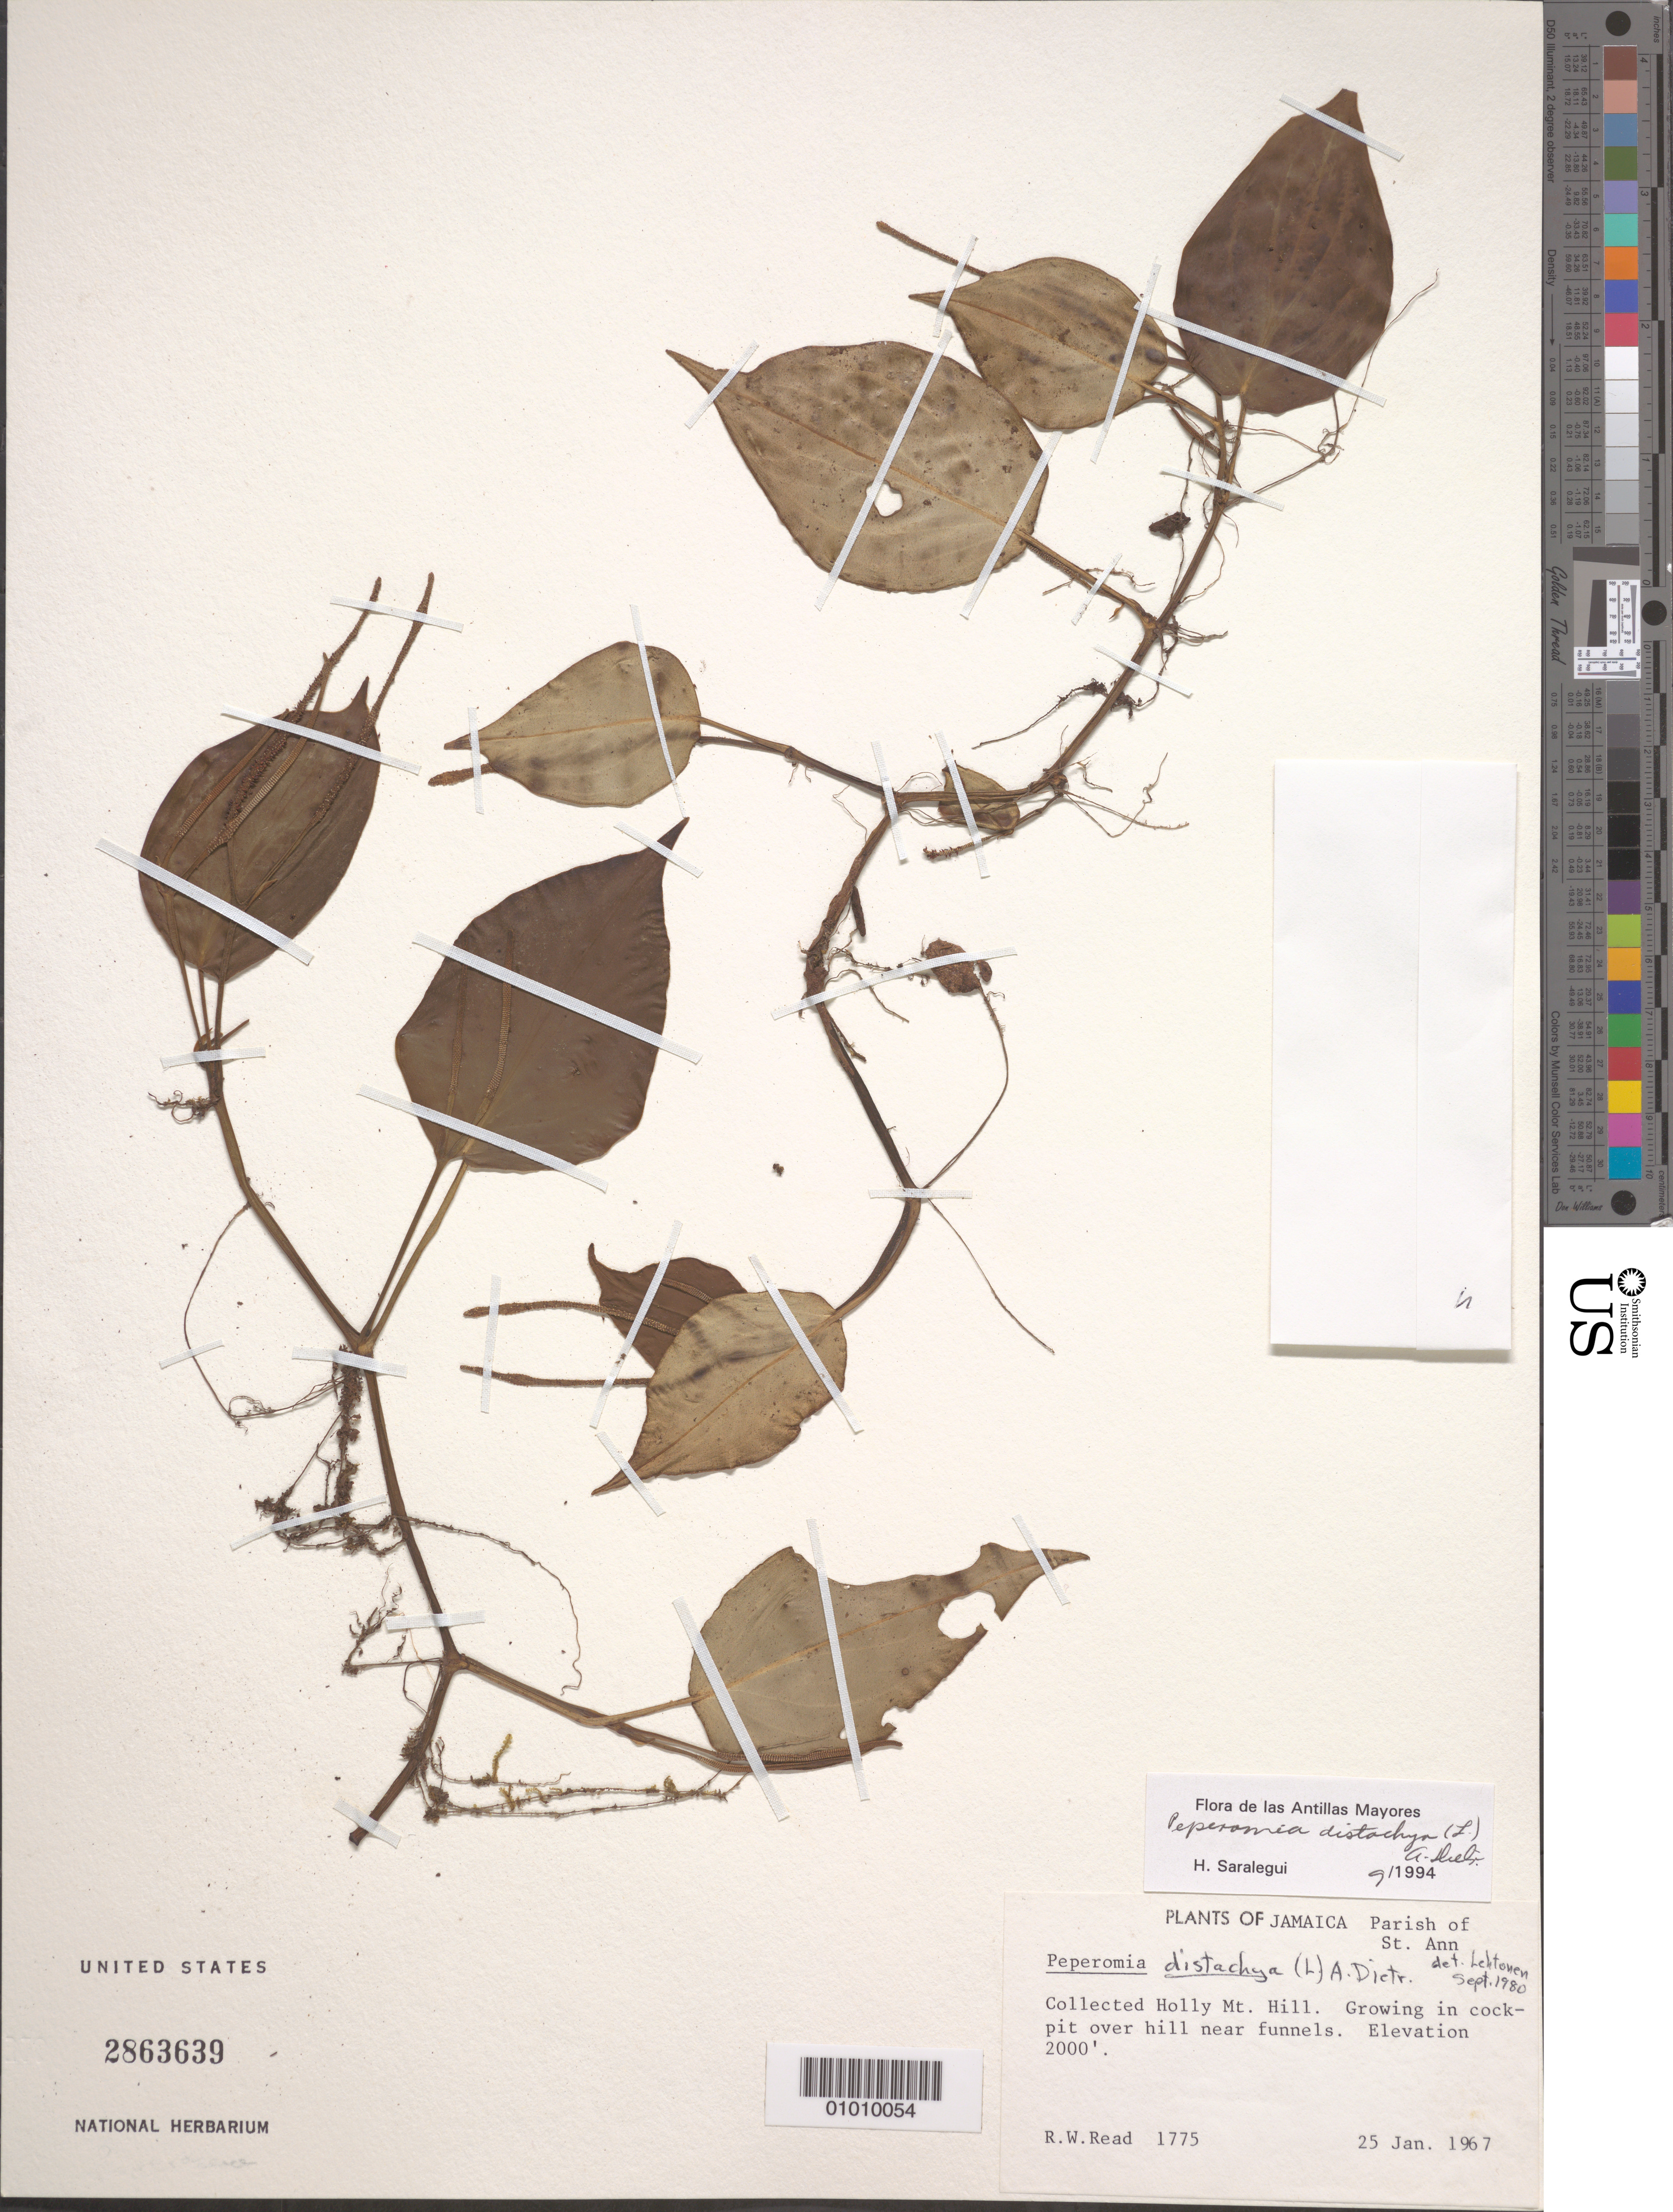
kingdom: Plantae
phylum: Tracheophyta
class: Magnoliopsida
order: Piperales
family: Piperaceae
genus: Peperomia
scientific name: Peperomia distachya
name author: (L.) A. Dietr.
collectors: R. W. Read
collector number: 1775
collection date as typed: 25 Jan 1967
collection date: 1967-01-25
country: Jamaica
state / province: Saint Ann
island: Jamaica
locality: Holly Mt. Hill. Growing in cock-pit over hill near funnels.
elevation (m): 610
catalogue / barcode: US 2863639